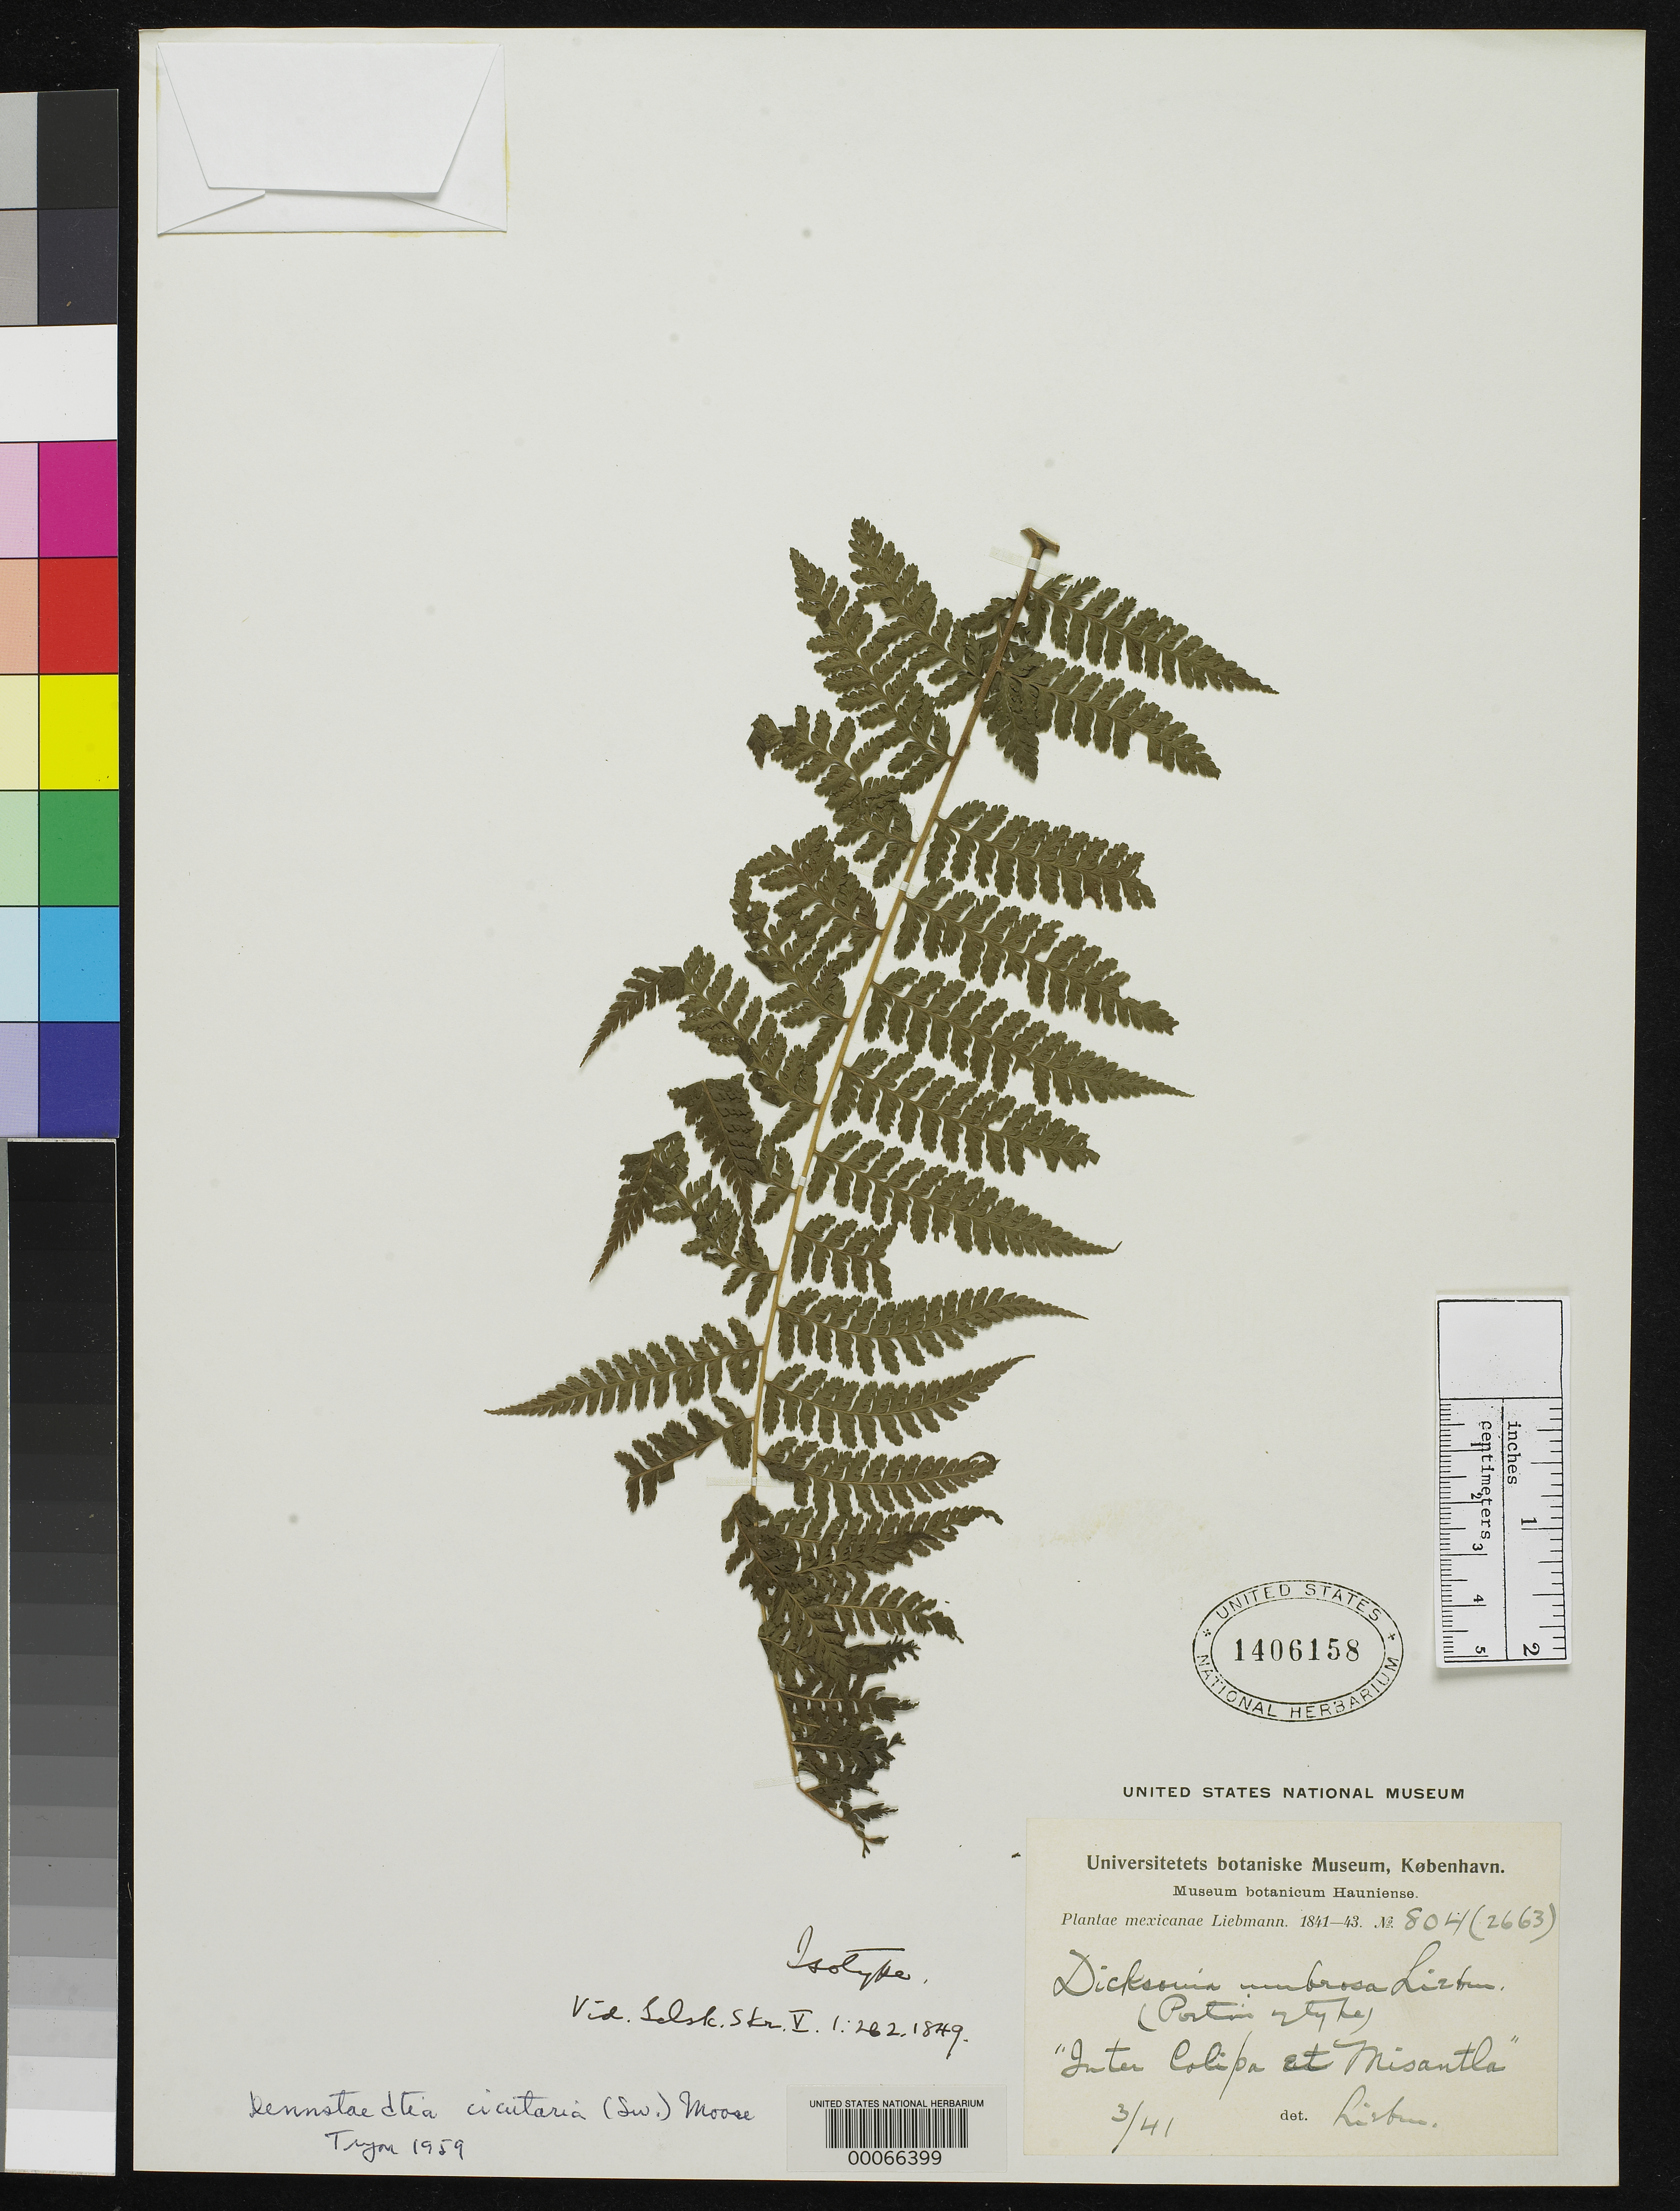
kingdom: Plantae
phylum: Tracheophyta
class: Polypodiopsida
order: Cyatheales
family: Dicksoniaceae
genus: Dicksonia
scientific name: Dicksonia umbrosa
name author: Liebm.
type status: Type Collection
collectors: F. M. Liebmann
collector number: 2663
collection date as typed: Mar 1841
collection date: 1841-03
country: Mexico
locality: Inter Colipa et Misantla.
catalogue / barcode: US 1406158